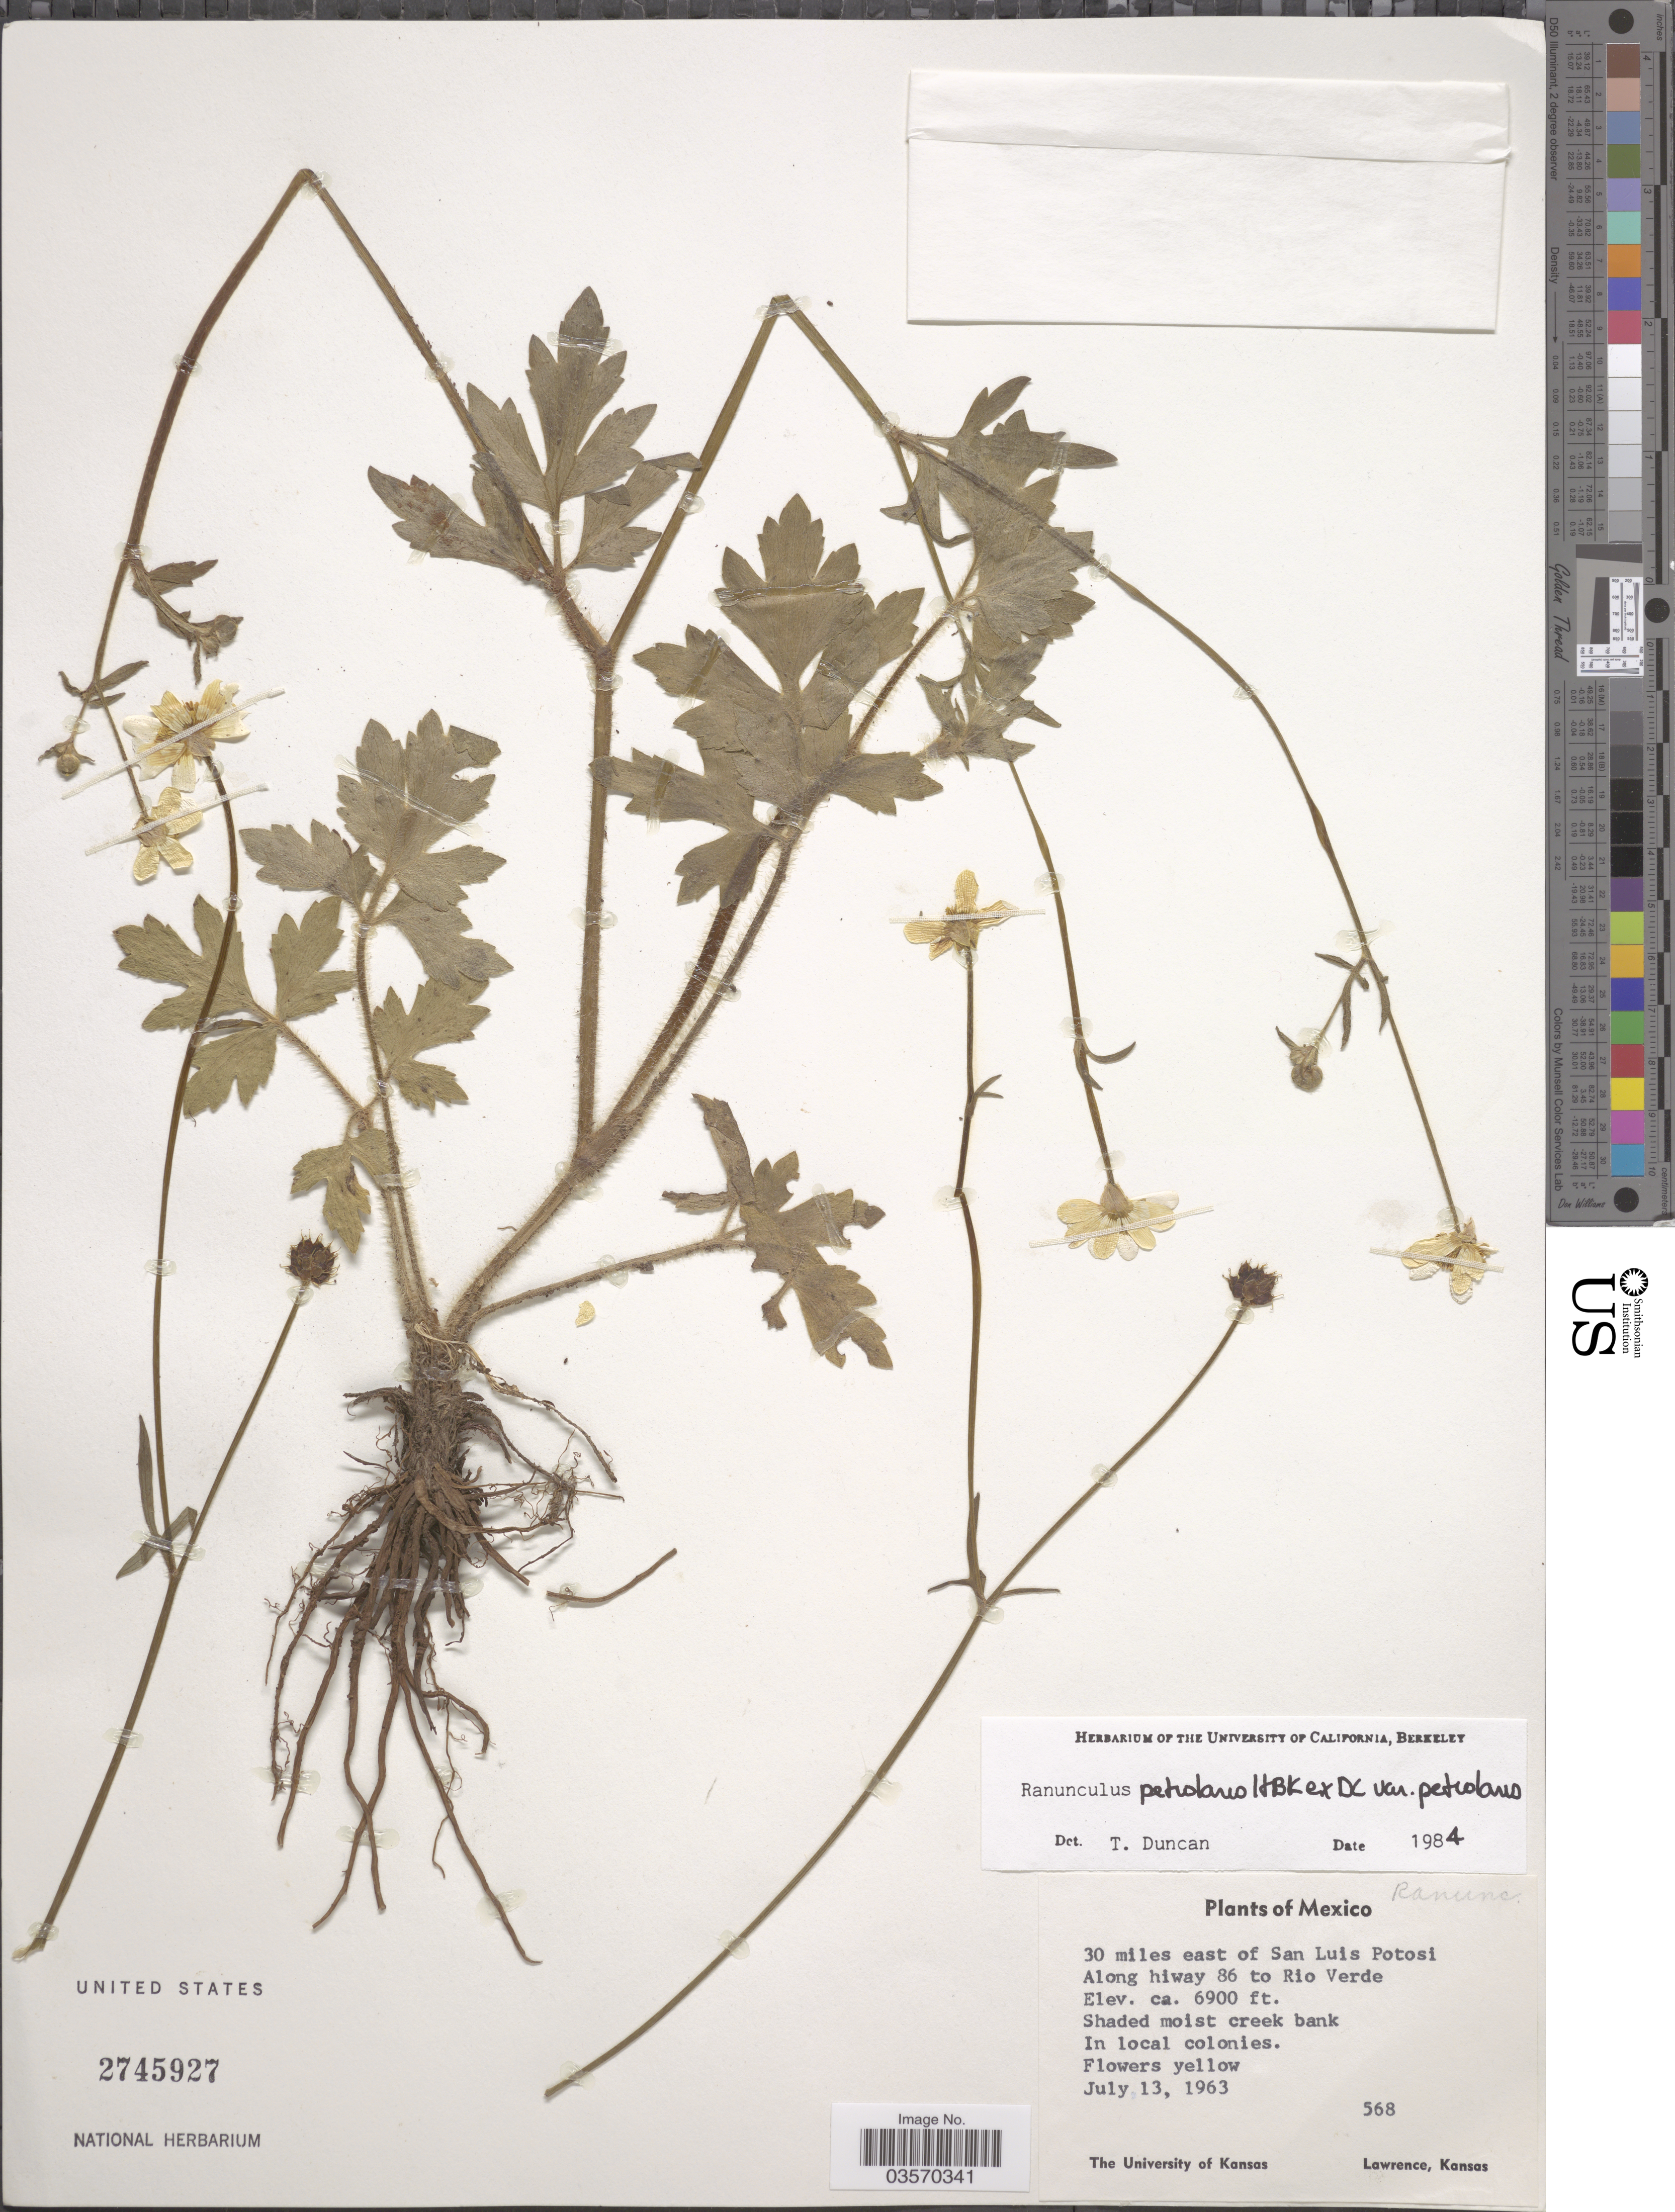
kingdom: Plantae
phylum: Tracheophyta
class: Magnoliopsida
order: Ranunculales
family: Ranunculaceae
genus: Ranunculus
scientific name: Ranunculus petiolaris var. petiolaris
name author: Kunth ex DC.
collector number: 568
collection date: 1963-07-13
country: Mexico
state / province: San Luis Potosí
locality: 30 miles east of San Luis Potosi. Along hiway 86 to Rio Verde.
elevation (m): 2103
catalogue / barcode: US 2745927